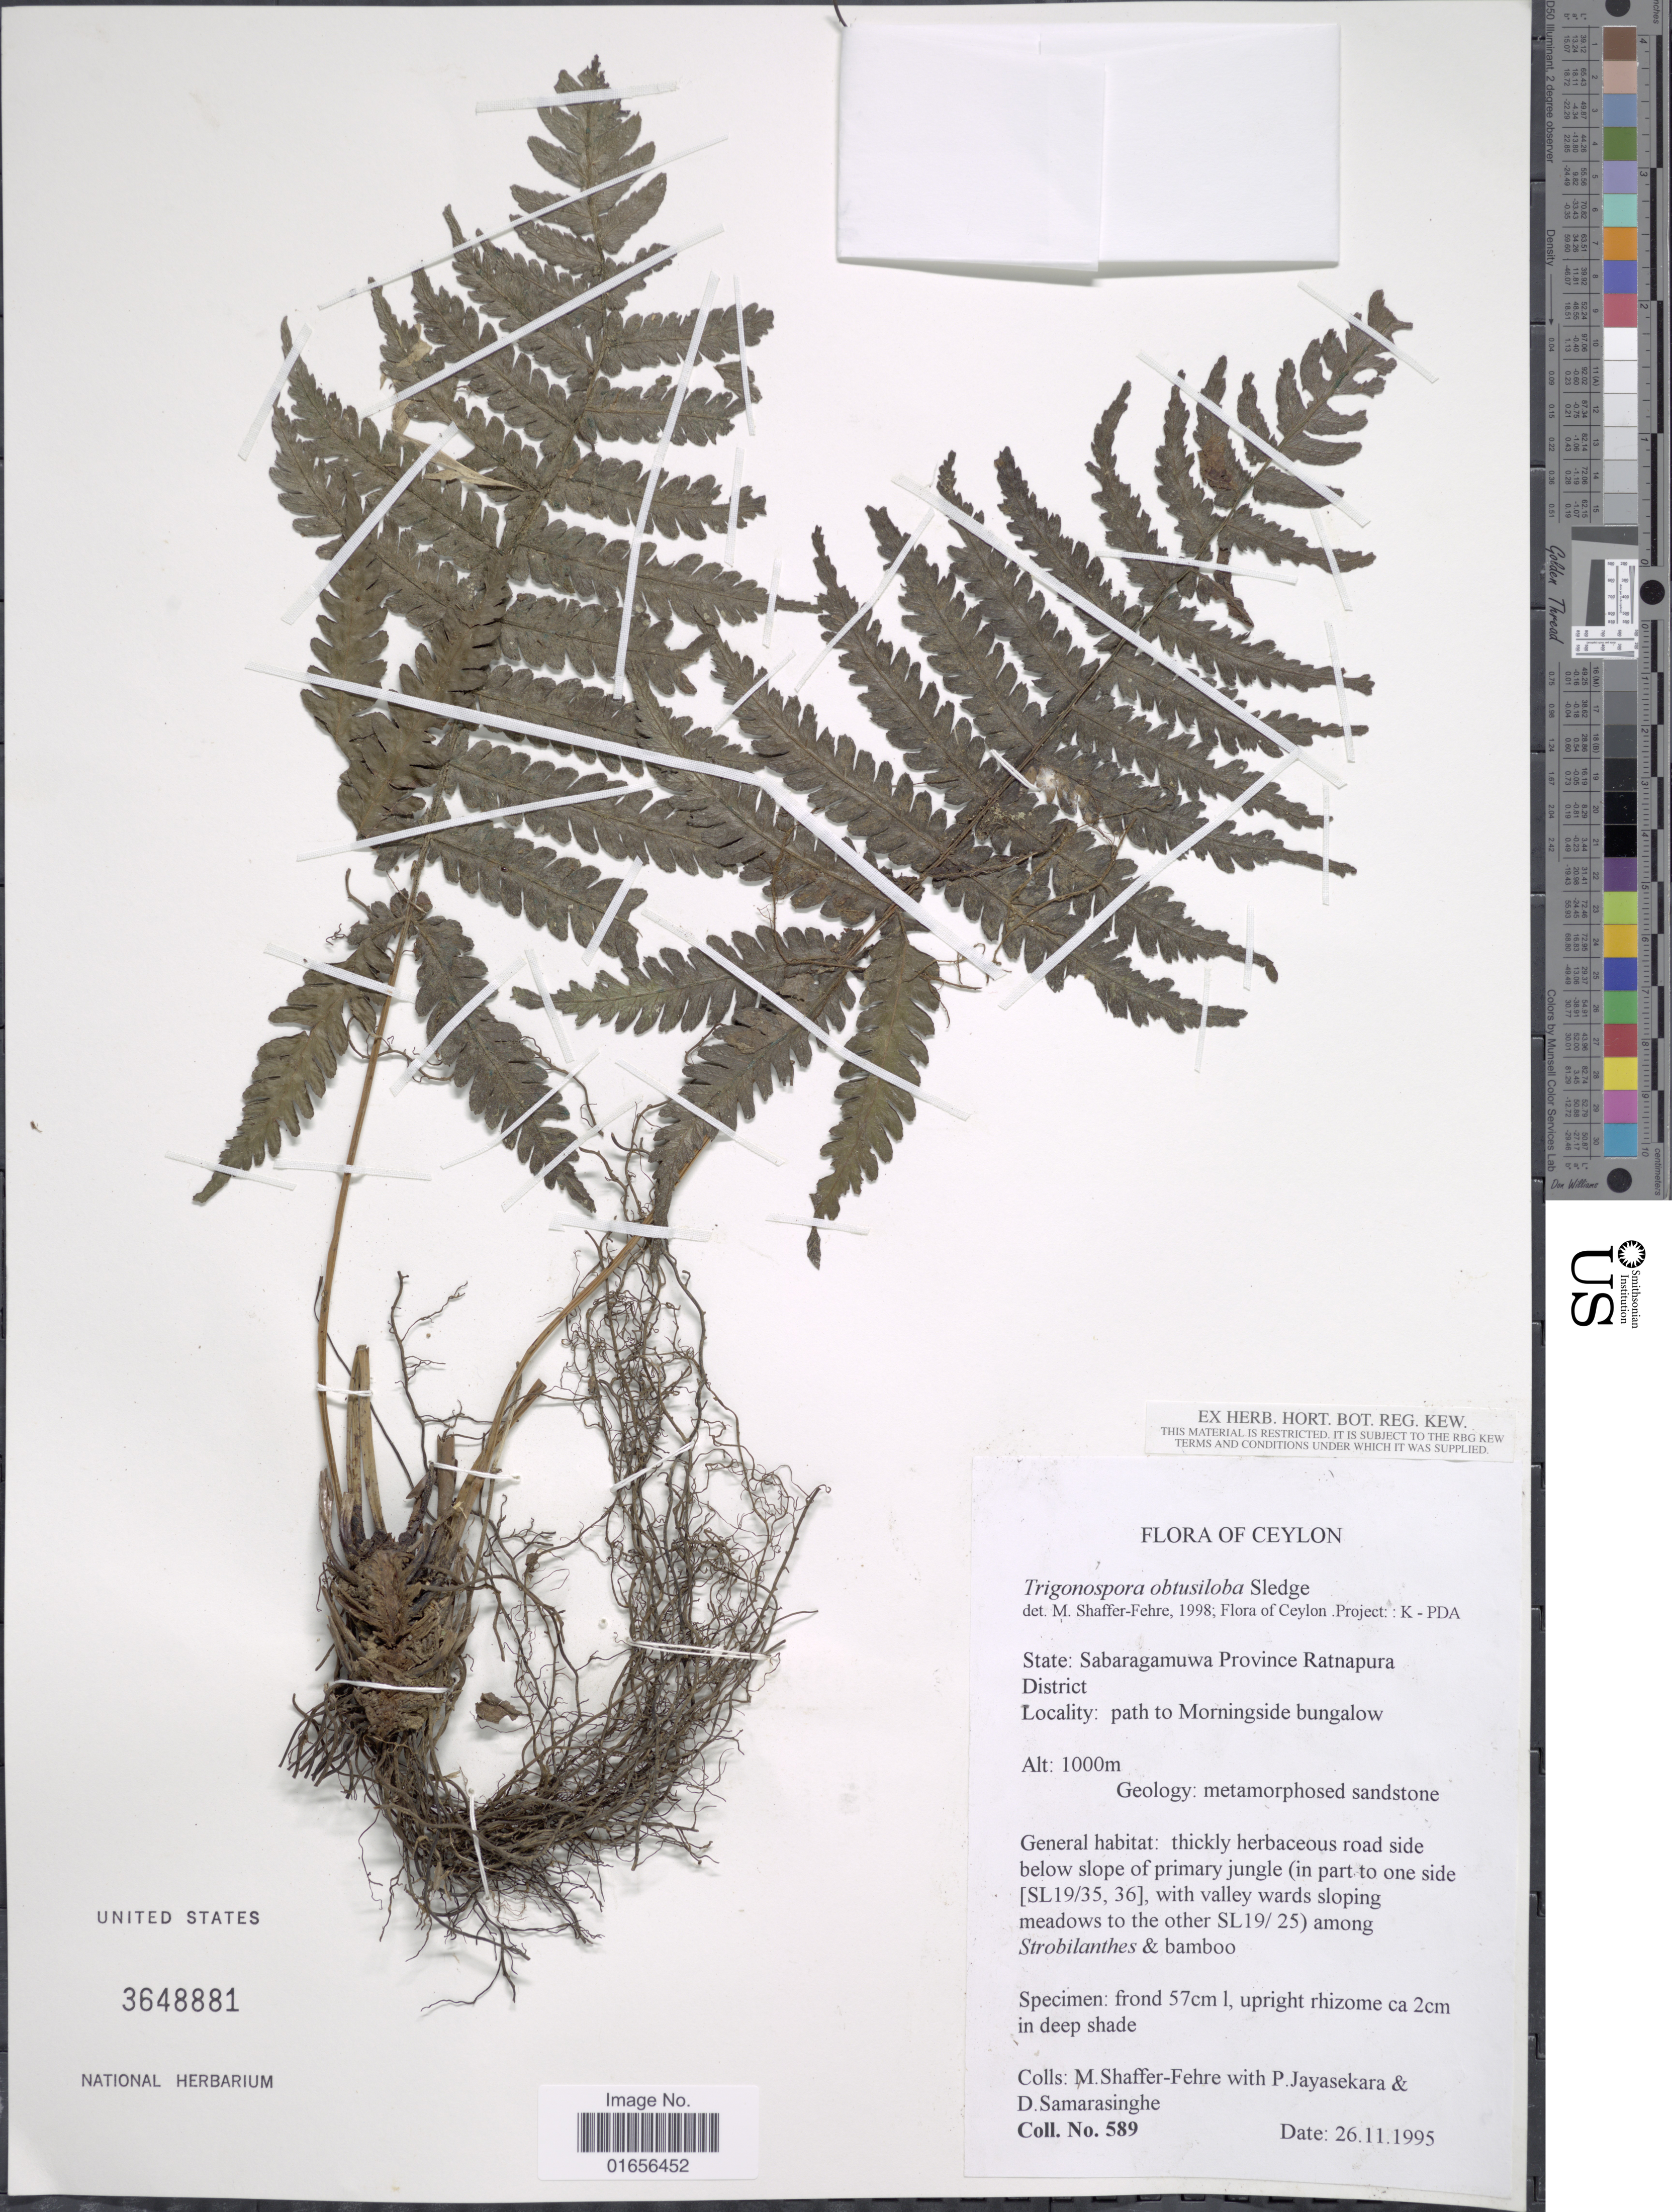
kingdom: Plantae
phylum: Tracheophyta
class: Polypodiopsida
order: Polypodiales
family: Thelypteridaceae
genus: Trigonospora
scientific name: Trigonospora obtusiloba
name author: Sledge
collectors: M. Shaffer-Fehre, P. Jayasekera & D. Samarasinghe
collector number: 589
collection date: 1995-11-26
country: Sri Lanka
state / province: Sabaragamuwa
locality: Ceylon, Sabaragamuwa Province Ratnapura District, path to Morningside bungalow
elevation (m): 1000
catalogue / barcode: US 3648881